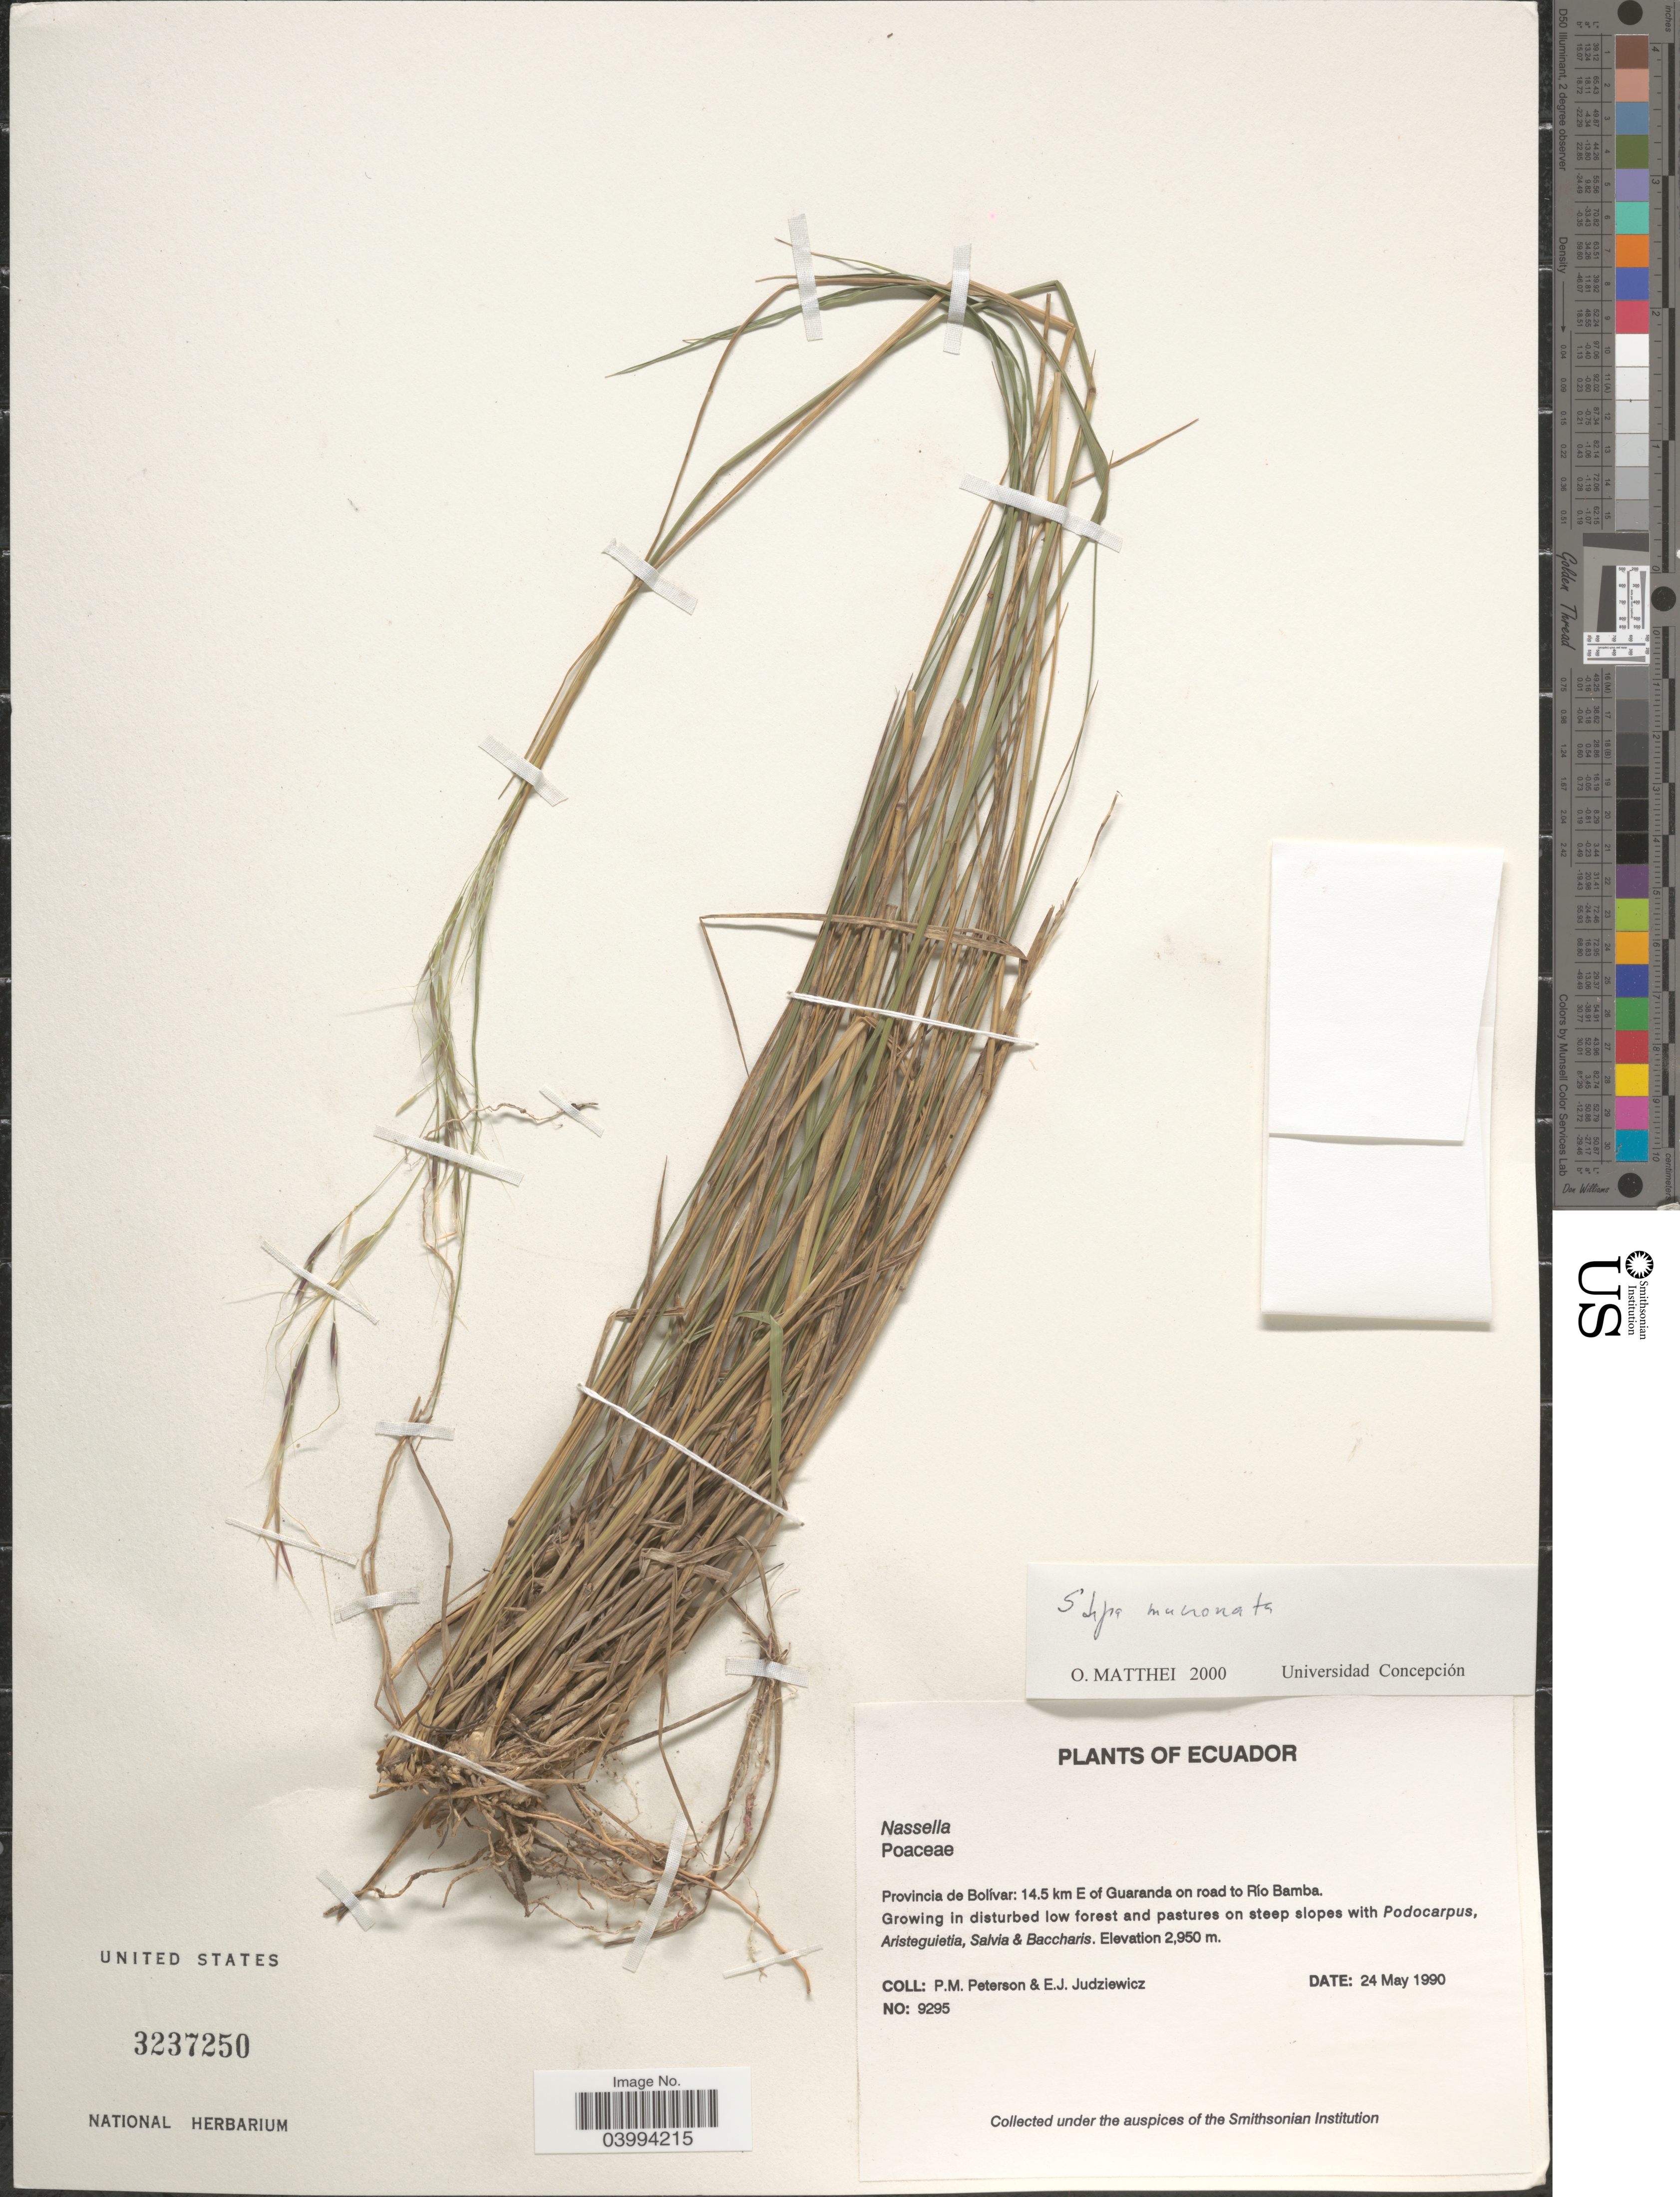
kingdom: Plantae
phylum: Tracheophyta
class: Liliopsida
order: Poales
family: Poaceae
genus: Nassella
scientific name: Nassella mucronata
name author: (Kunth) R.W. Pohl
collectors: P. M. Peterson & E. J. Judziewicz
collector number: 9295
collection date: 1990-05-24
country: Ecuador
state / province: Bolívar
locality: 14.5 km E of Guaranda on road to Río Bamba.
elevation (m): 2950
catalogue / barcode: US 3237250